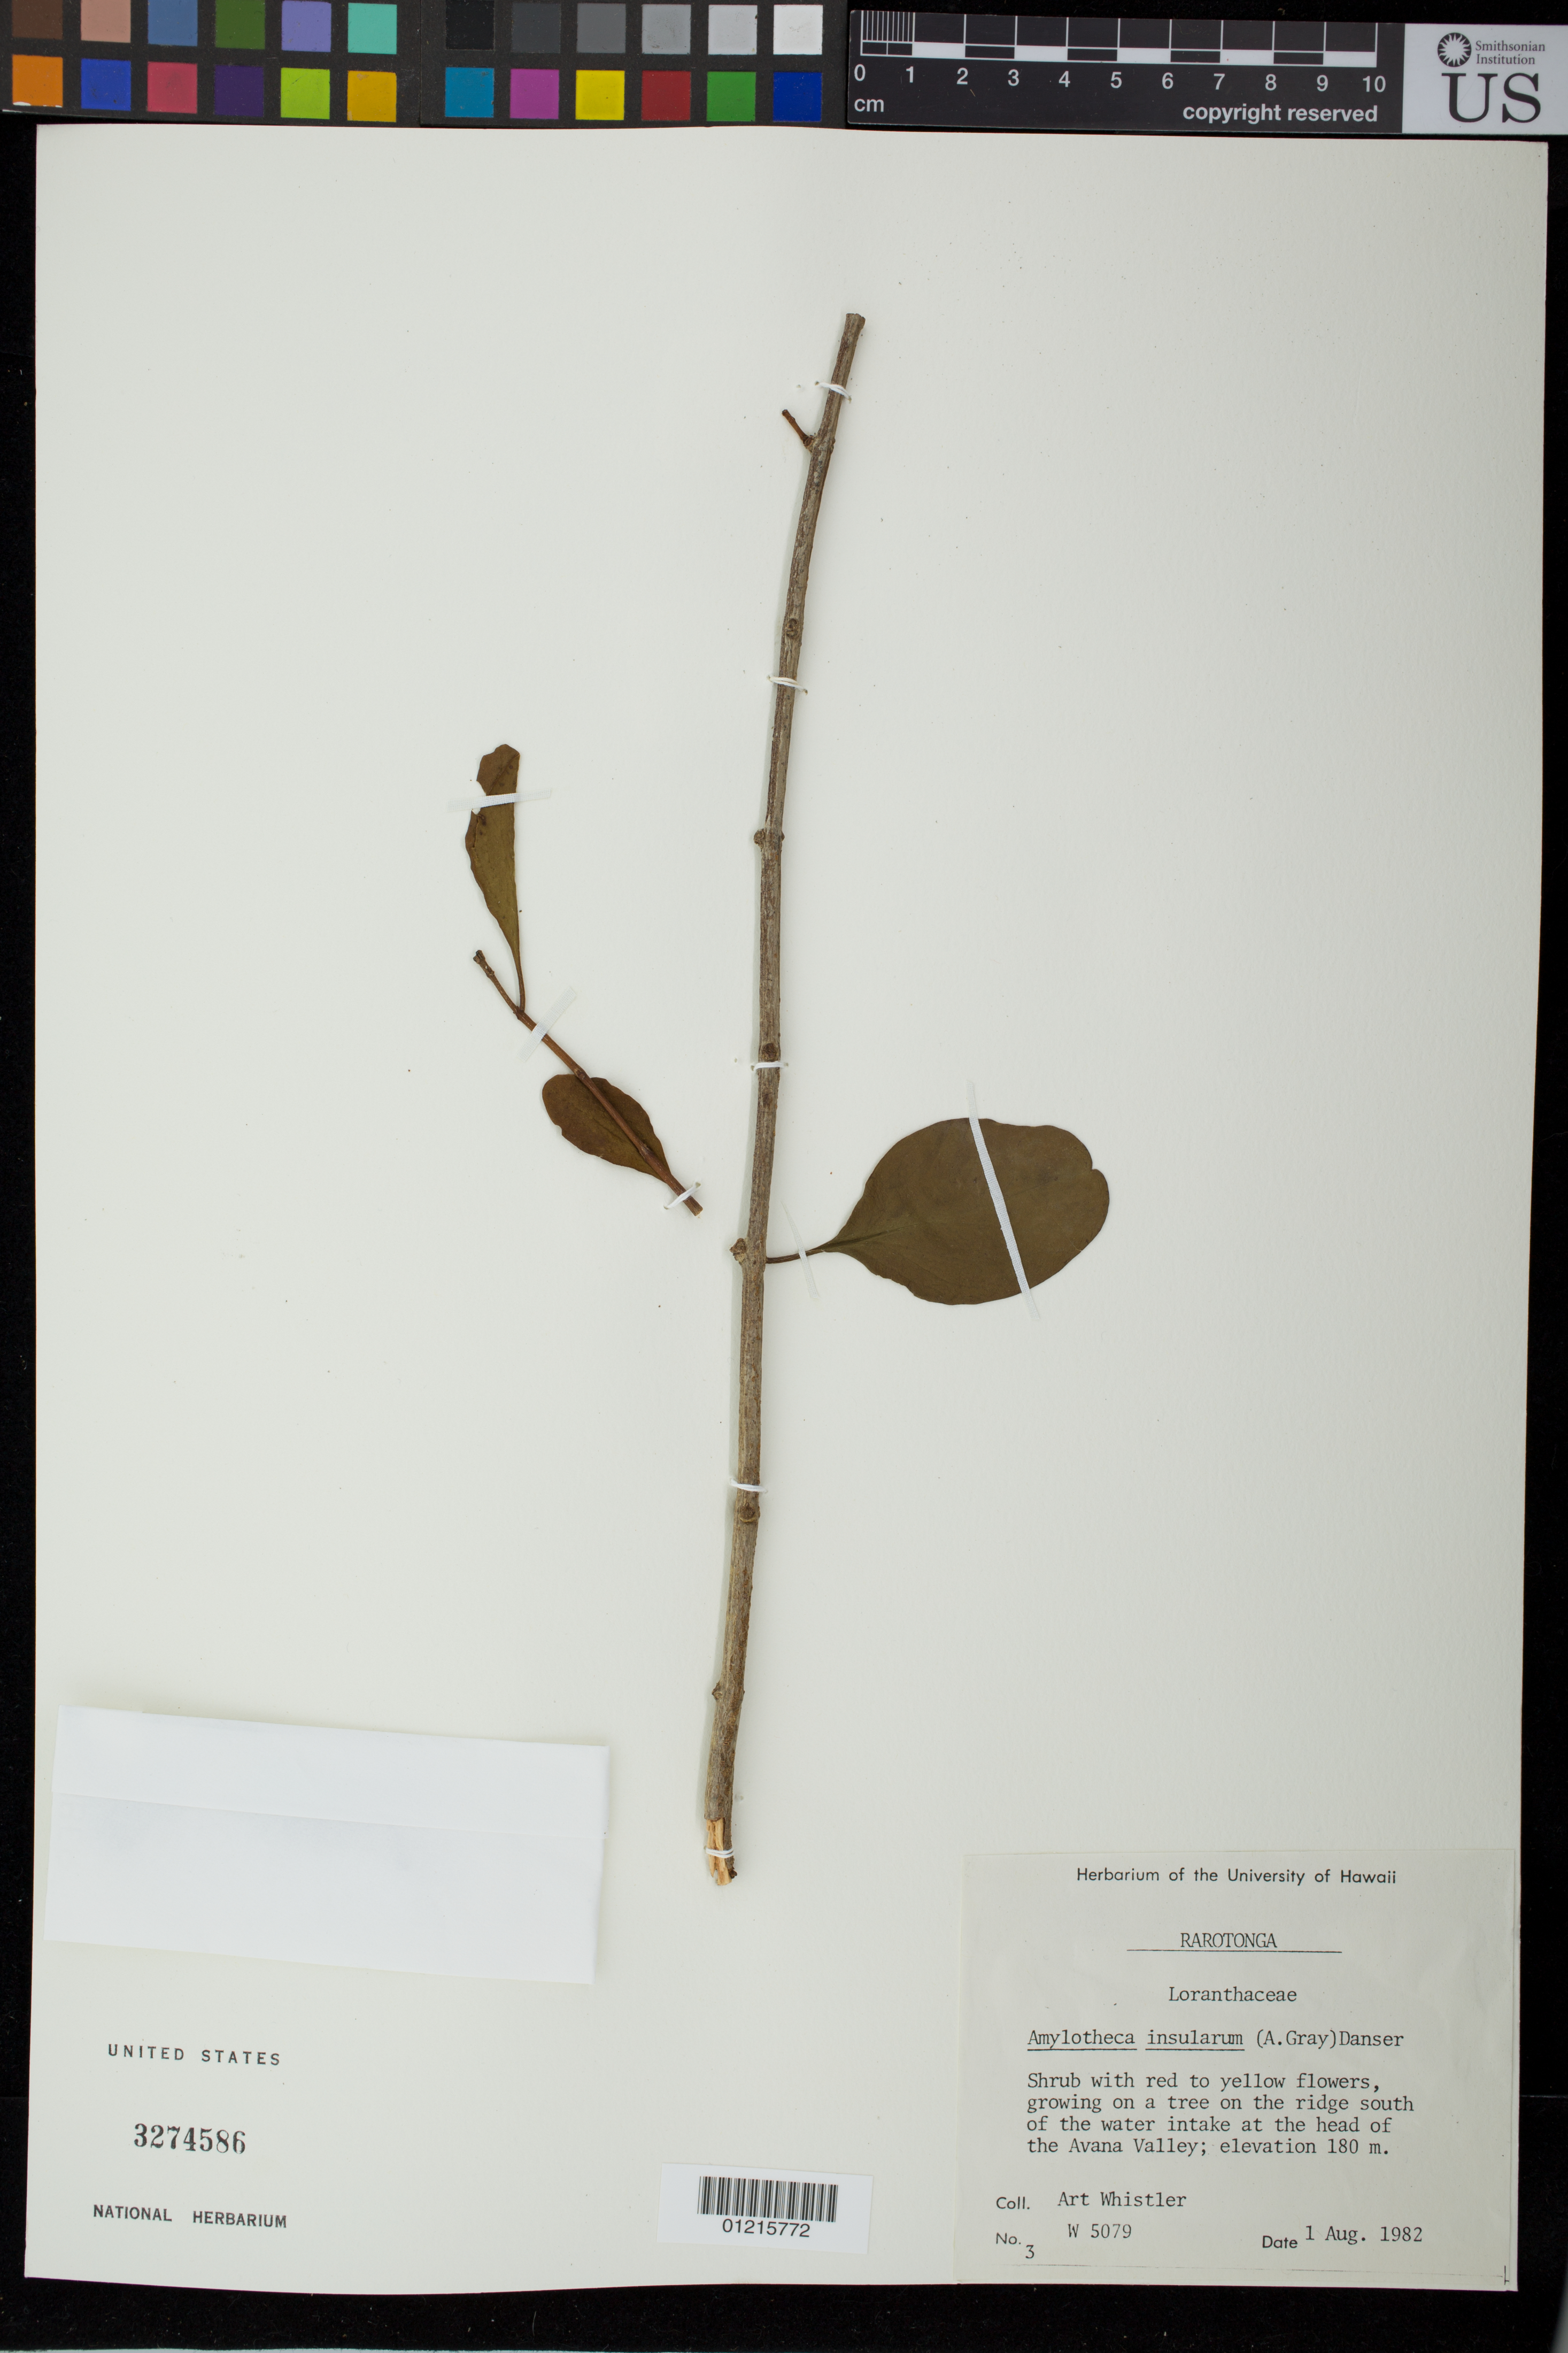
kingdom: Plantae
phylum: Tracheophyta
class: Magnoliopsida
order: Santalales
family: Loranthaceae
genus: Amylotheca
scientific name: Amylotheca insularum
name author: (A. Gray) Danser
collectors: A. Whistler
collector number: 6982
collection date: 1982-08-01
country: Cook Islands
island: Rarotonga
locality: On the ridge south of the water intake at the head of the Avana Valley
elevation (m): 180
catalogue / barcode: US 3274586